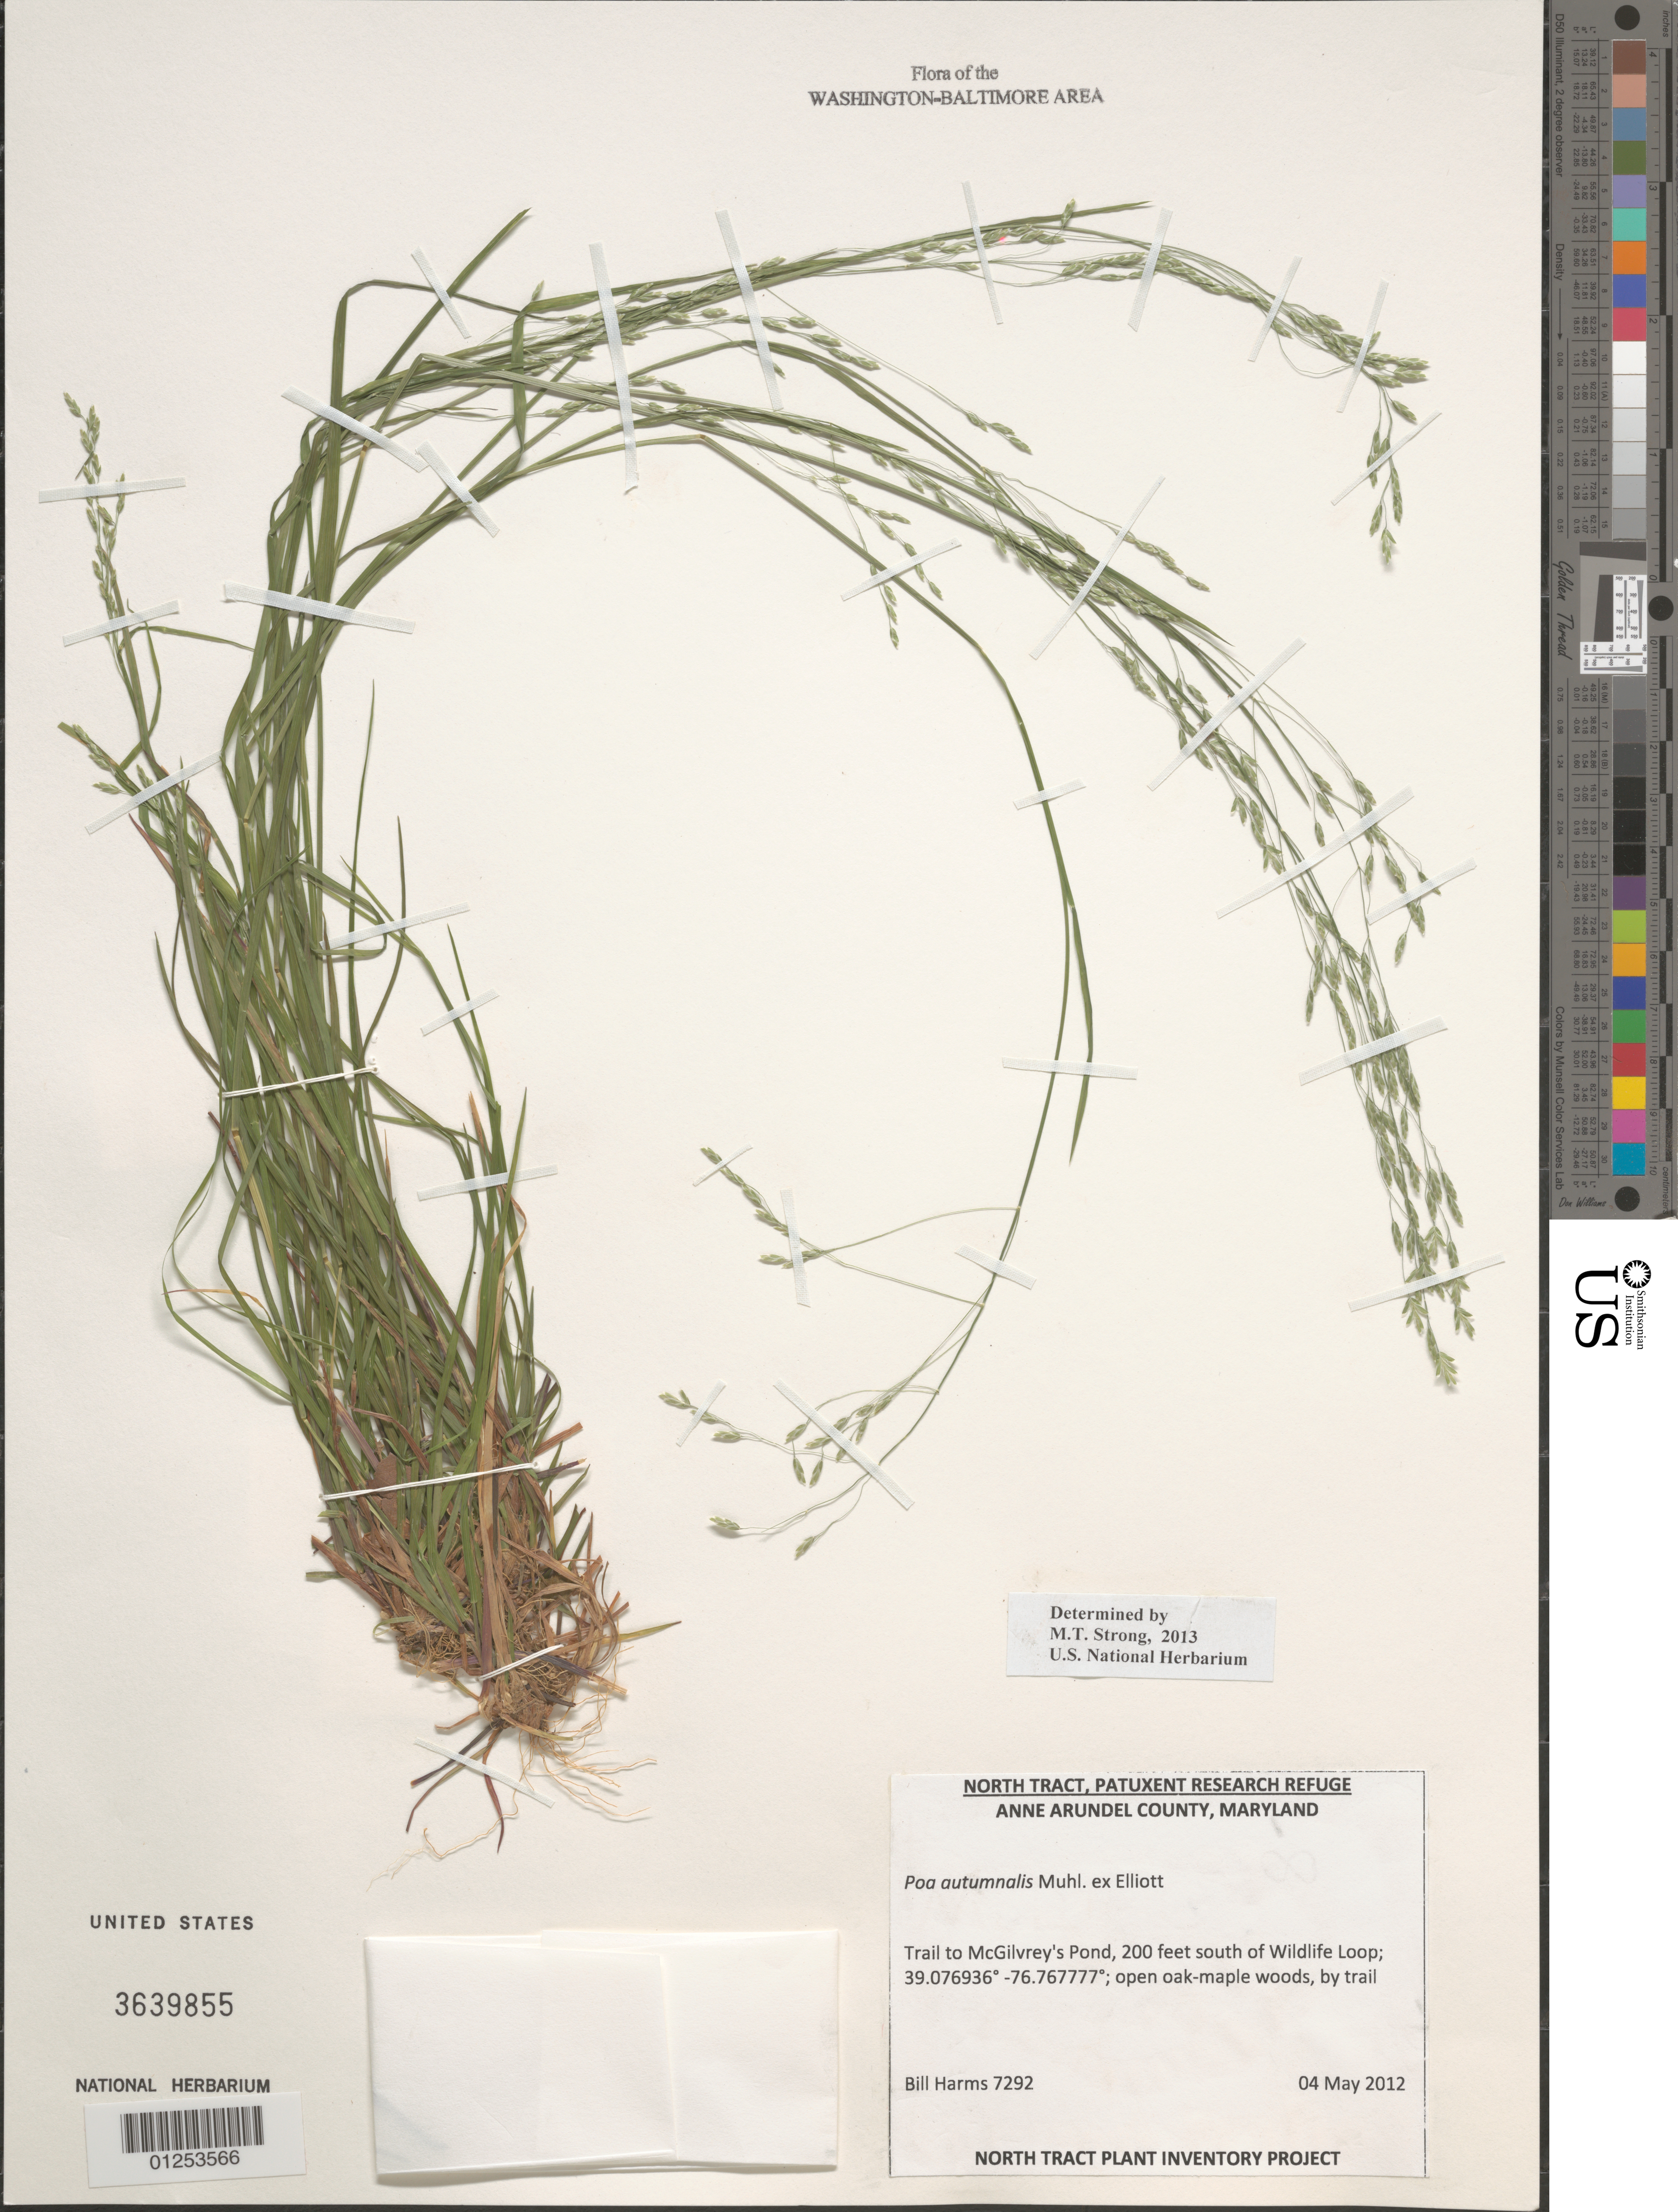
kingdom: Plantae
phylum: Tracheophyta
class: Liliopsida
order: Poales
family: Poaceae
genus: Poa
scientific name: Poa autumnalis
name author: Muhl. ex Elliott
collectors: B. Harms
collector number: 7292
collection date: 2012-05-04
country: United States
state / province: Maryland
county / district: Anne Arundel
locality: Trail to McGilvrey's Pond, 200 feet south of Wildlife Loop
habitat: open oak-maple woods, by trail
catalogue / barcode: US 3639855